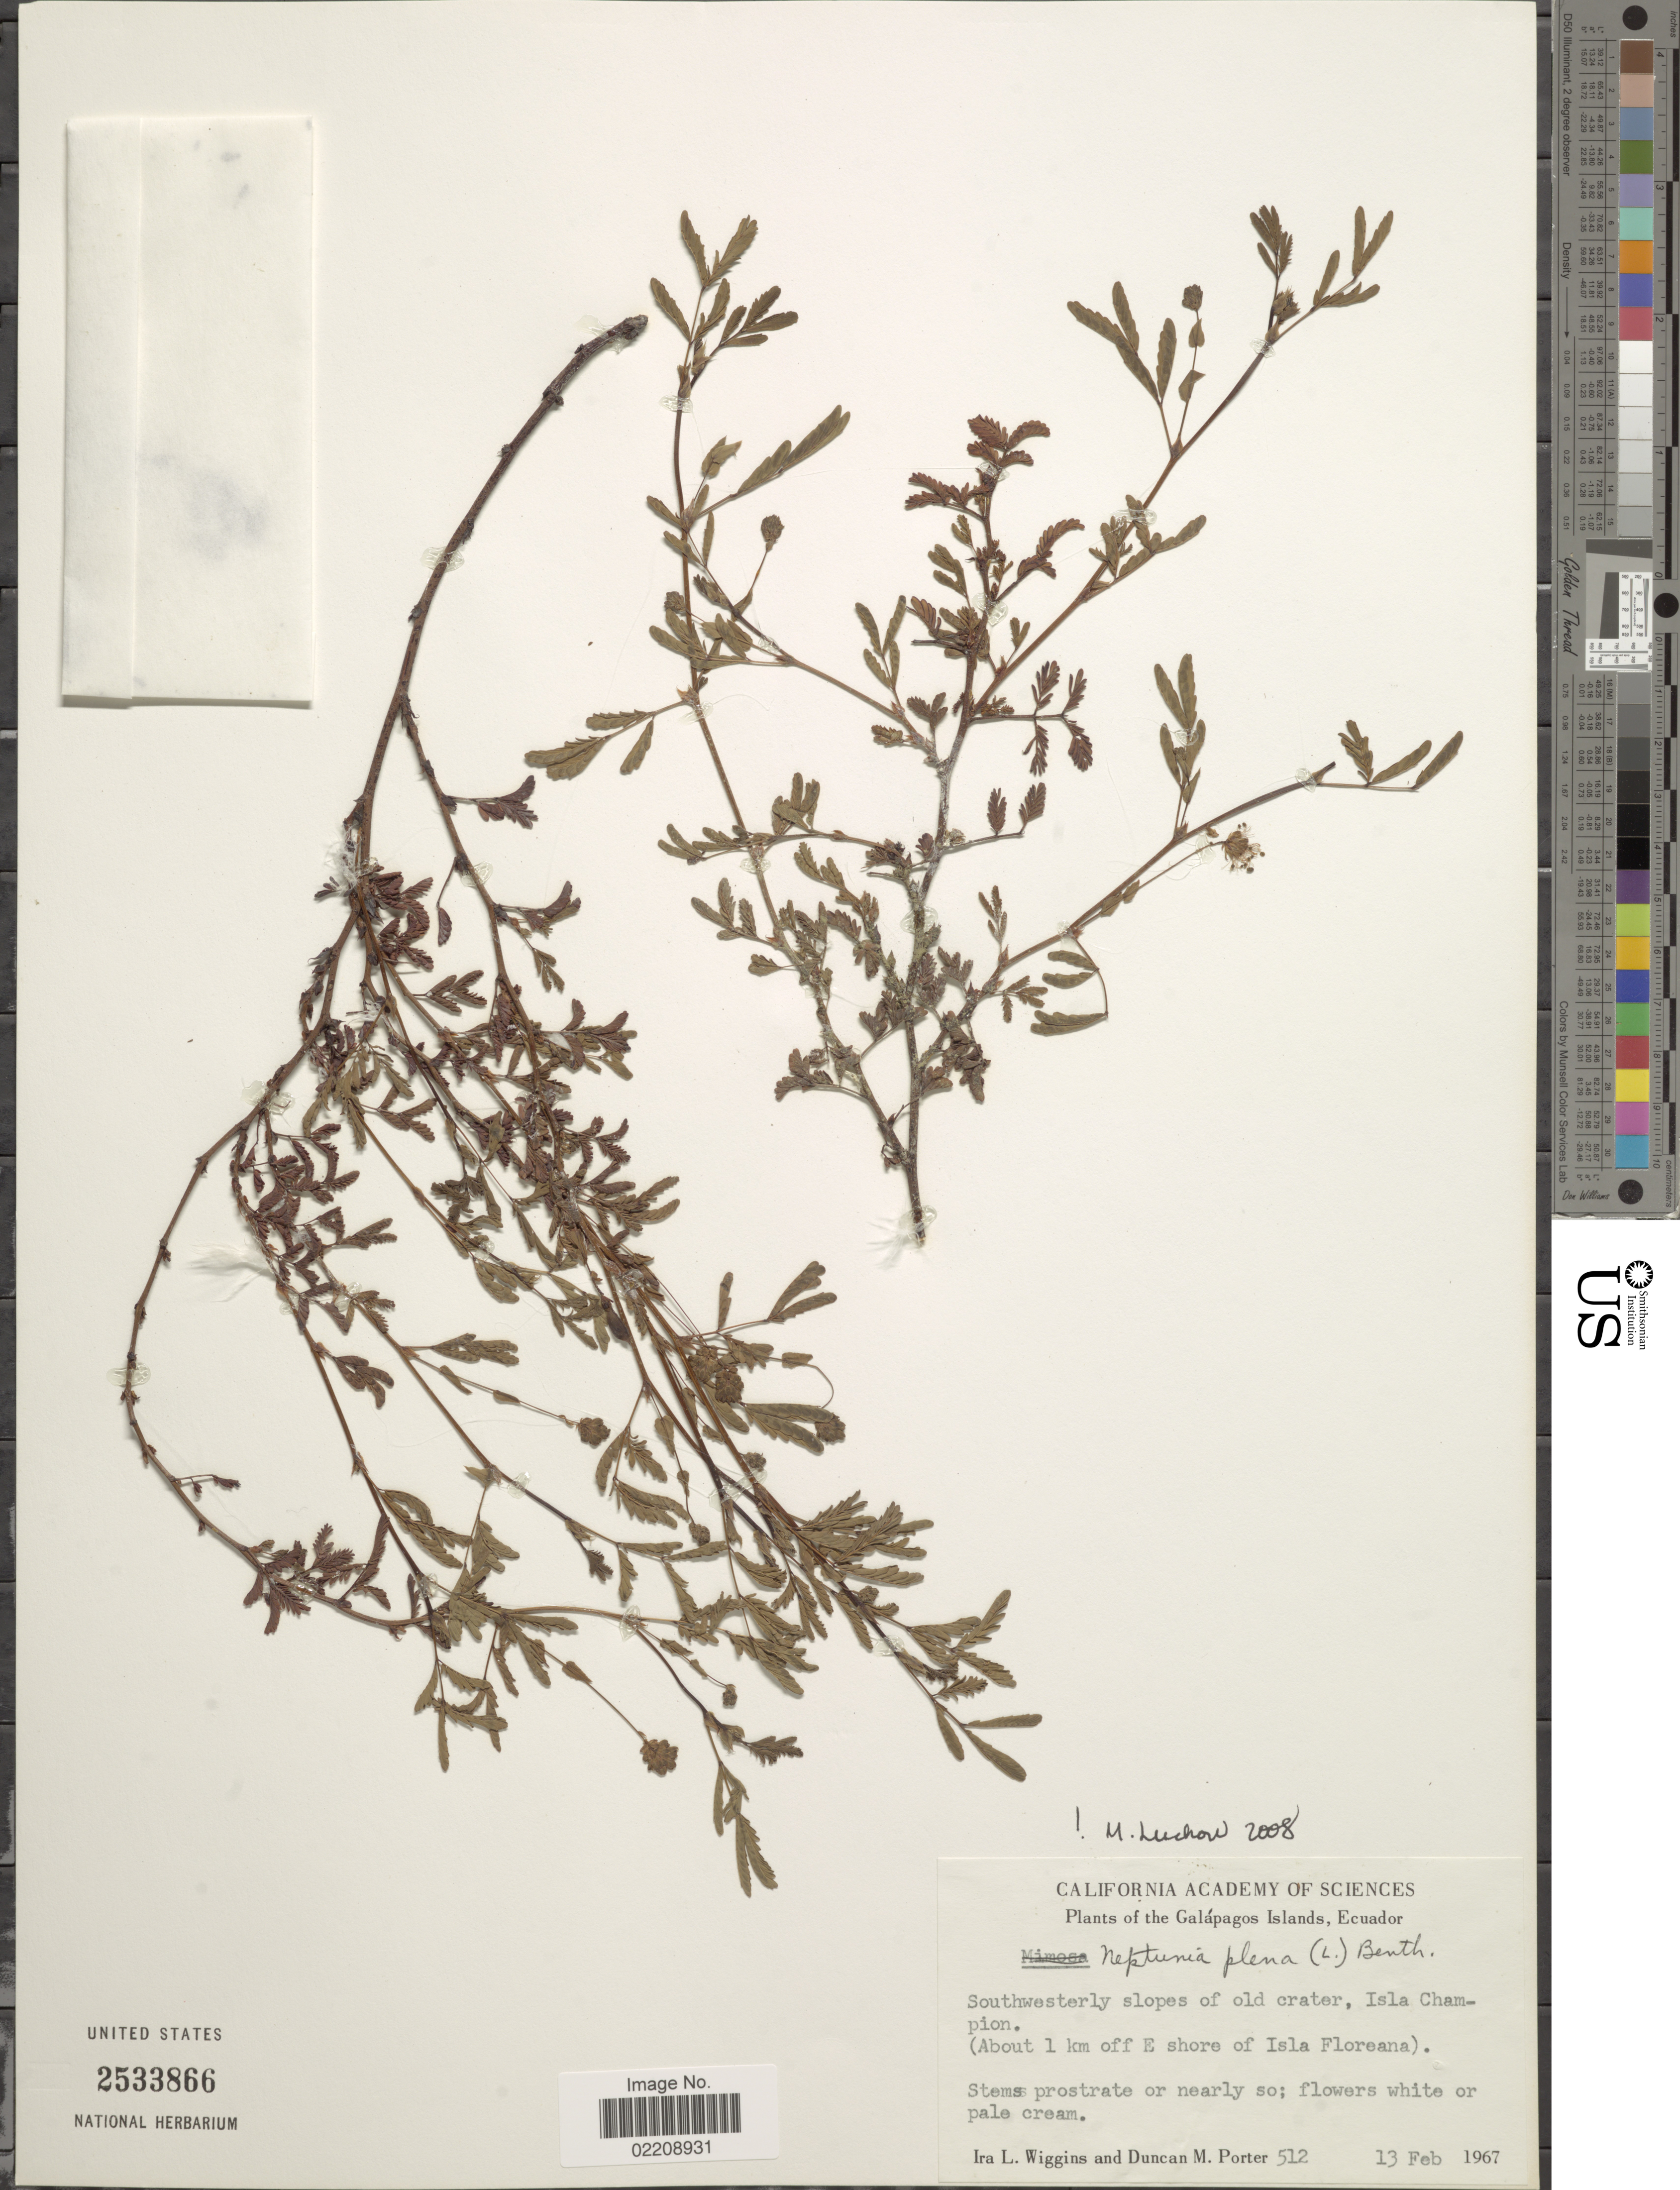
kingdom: Plantae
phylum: Tracheophyta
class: Magnoliopsida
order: Fabales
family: Fabaceae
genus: Neptunia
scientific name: Neptunia plena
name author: (L.) Benth.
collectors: I. L. Wiggins & D. M. Porter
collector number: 512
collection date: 1967-02-13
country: Ecuador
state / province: Colón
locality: The Galapagos Islands, Southwesterly slopes of old crater, Isla Champion (About 1 km off E shore of Isla Floreana)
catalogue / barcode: US 2533866